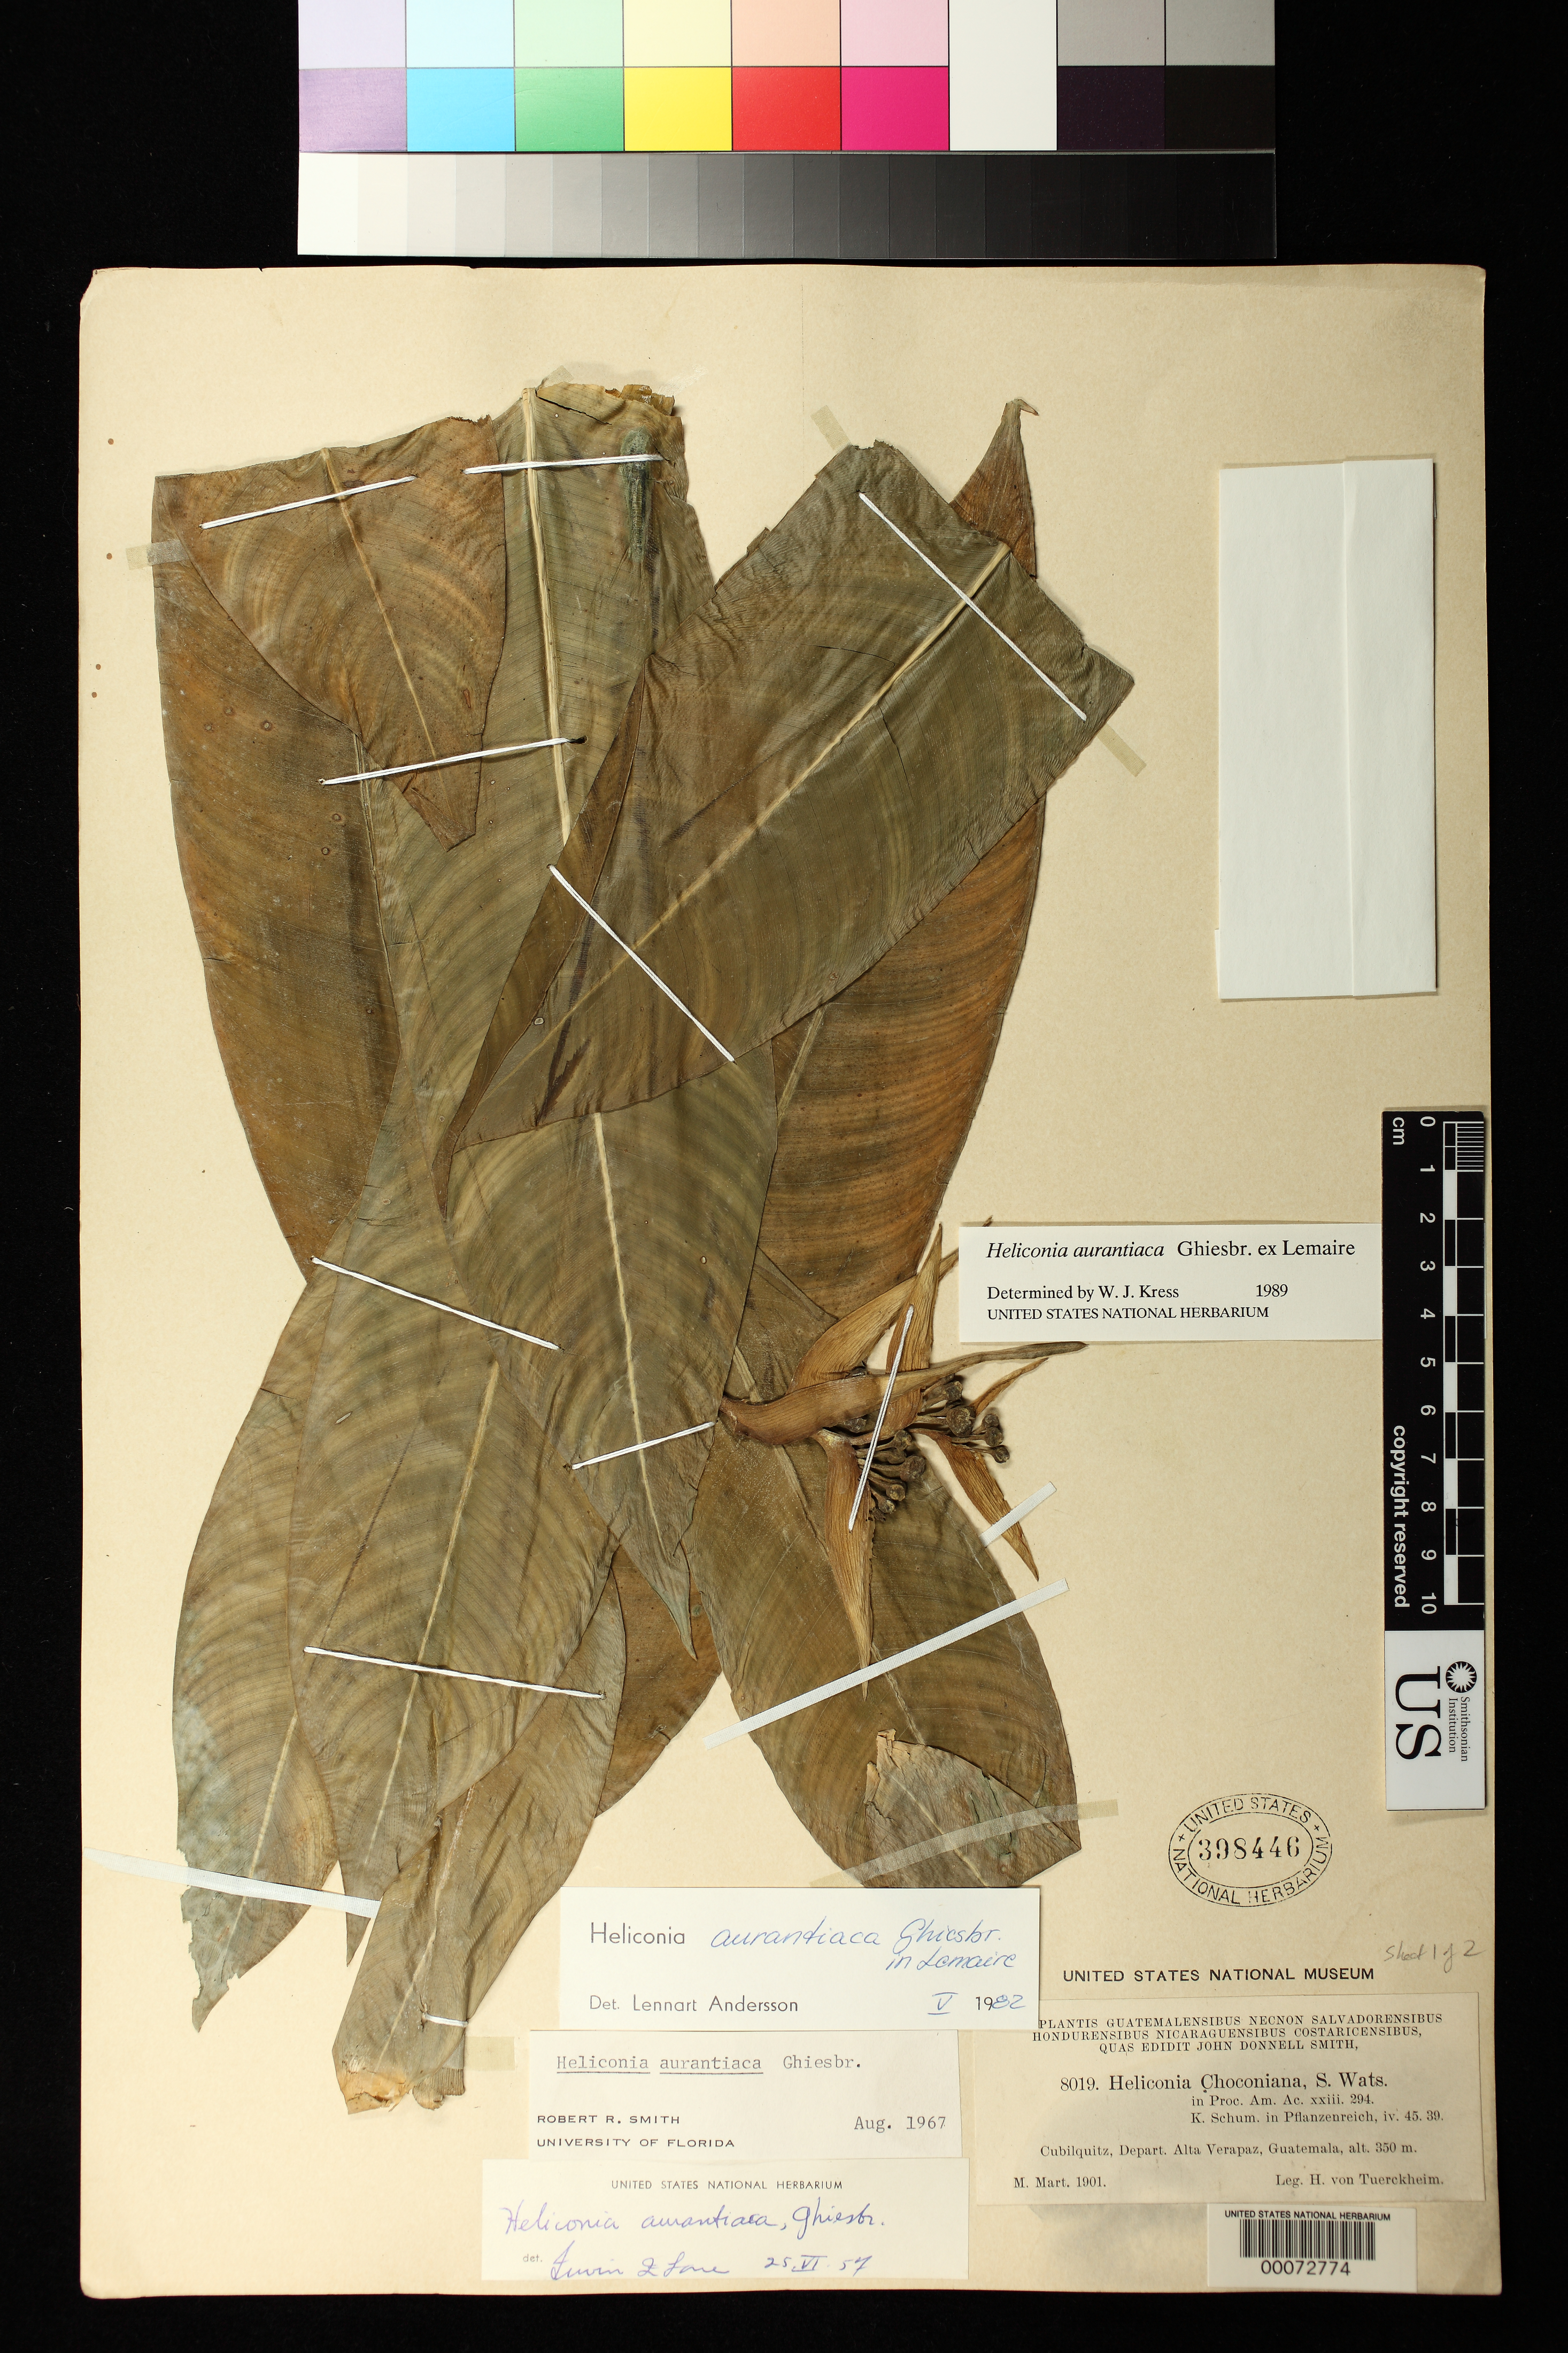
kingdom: Plantae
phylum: Tracheophyta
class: Liliopsida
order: Zingiberales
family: Heliconiaceae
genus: Heliconia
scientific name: Heliconia aurantiaca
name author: Ghiesbr. ex Lem.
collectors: H. von Türckheim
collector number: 8019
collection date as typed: Mar 1901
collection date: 1901-03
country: Guatemala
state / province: Alta Verapaz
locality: Cubilquitz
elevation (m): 350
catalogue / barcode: US 398446